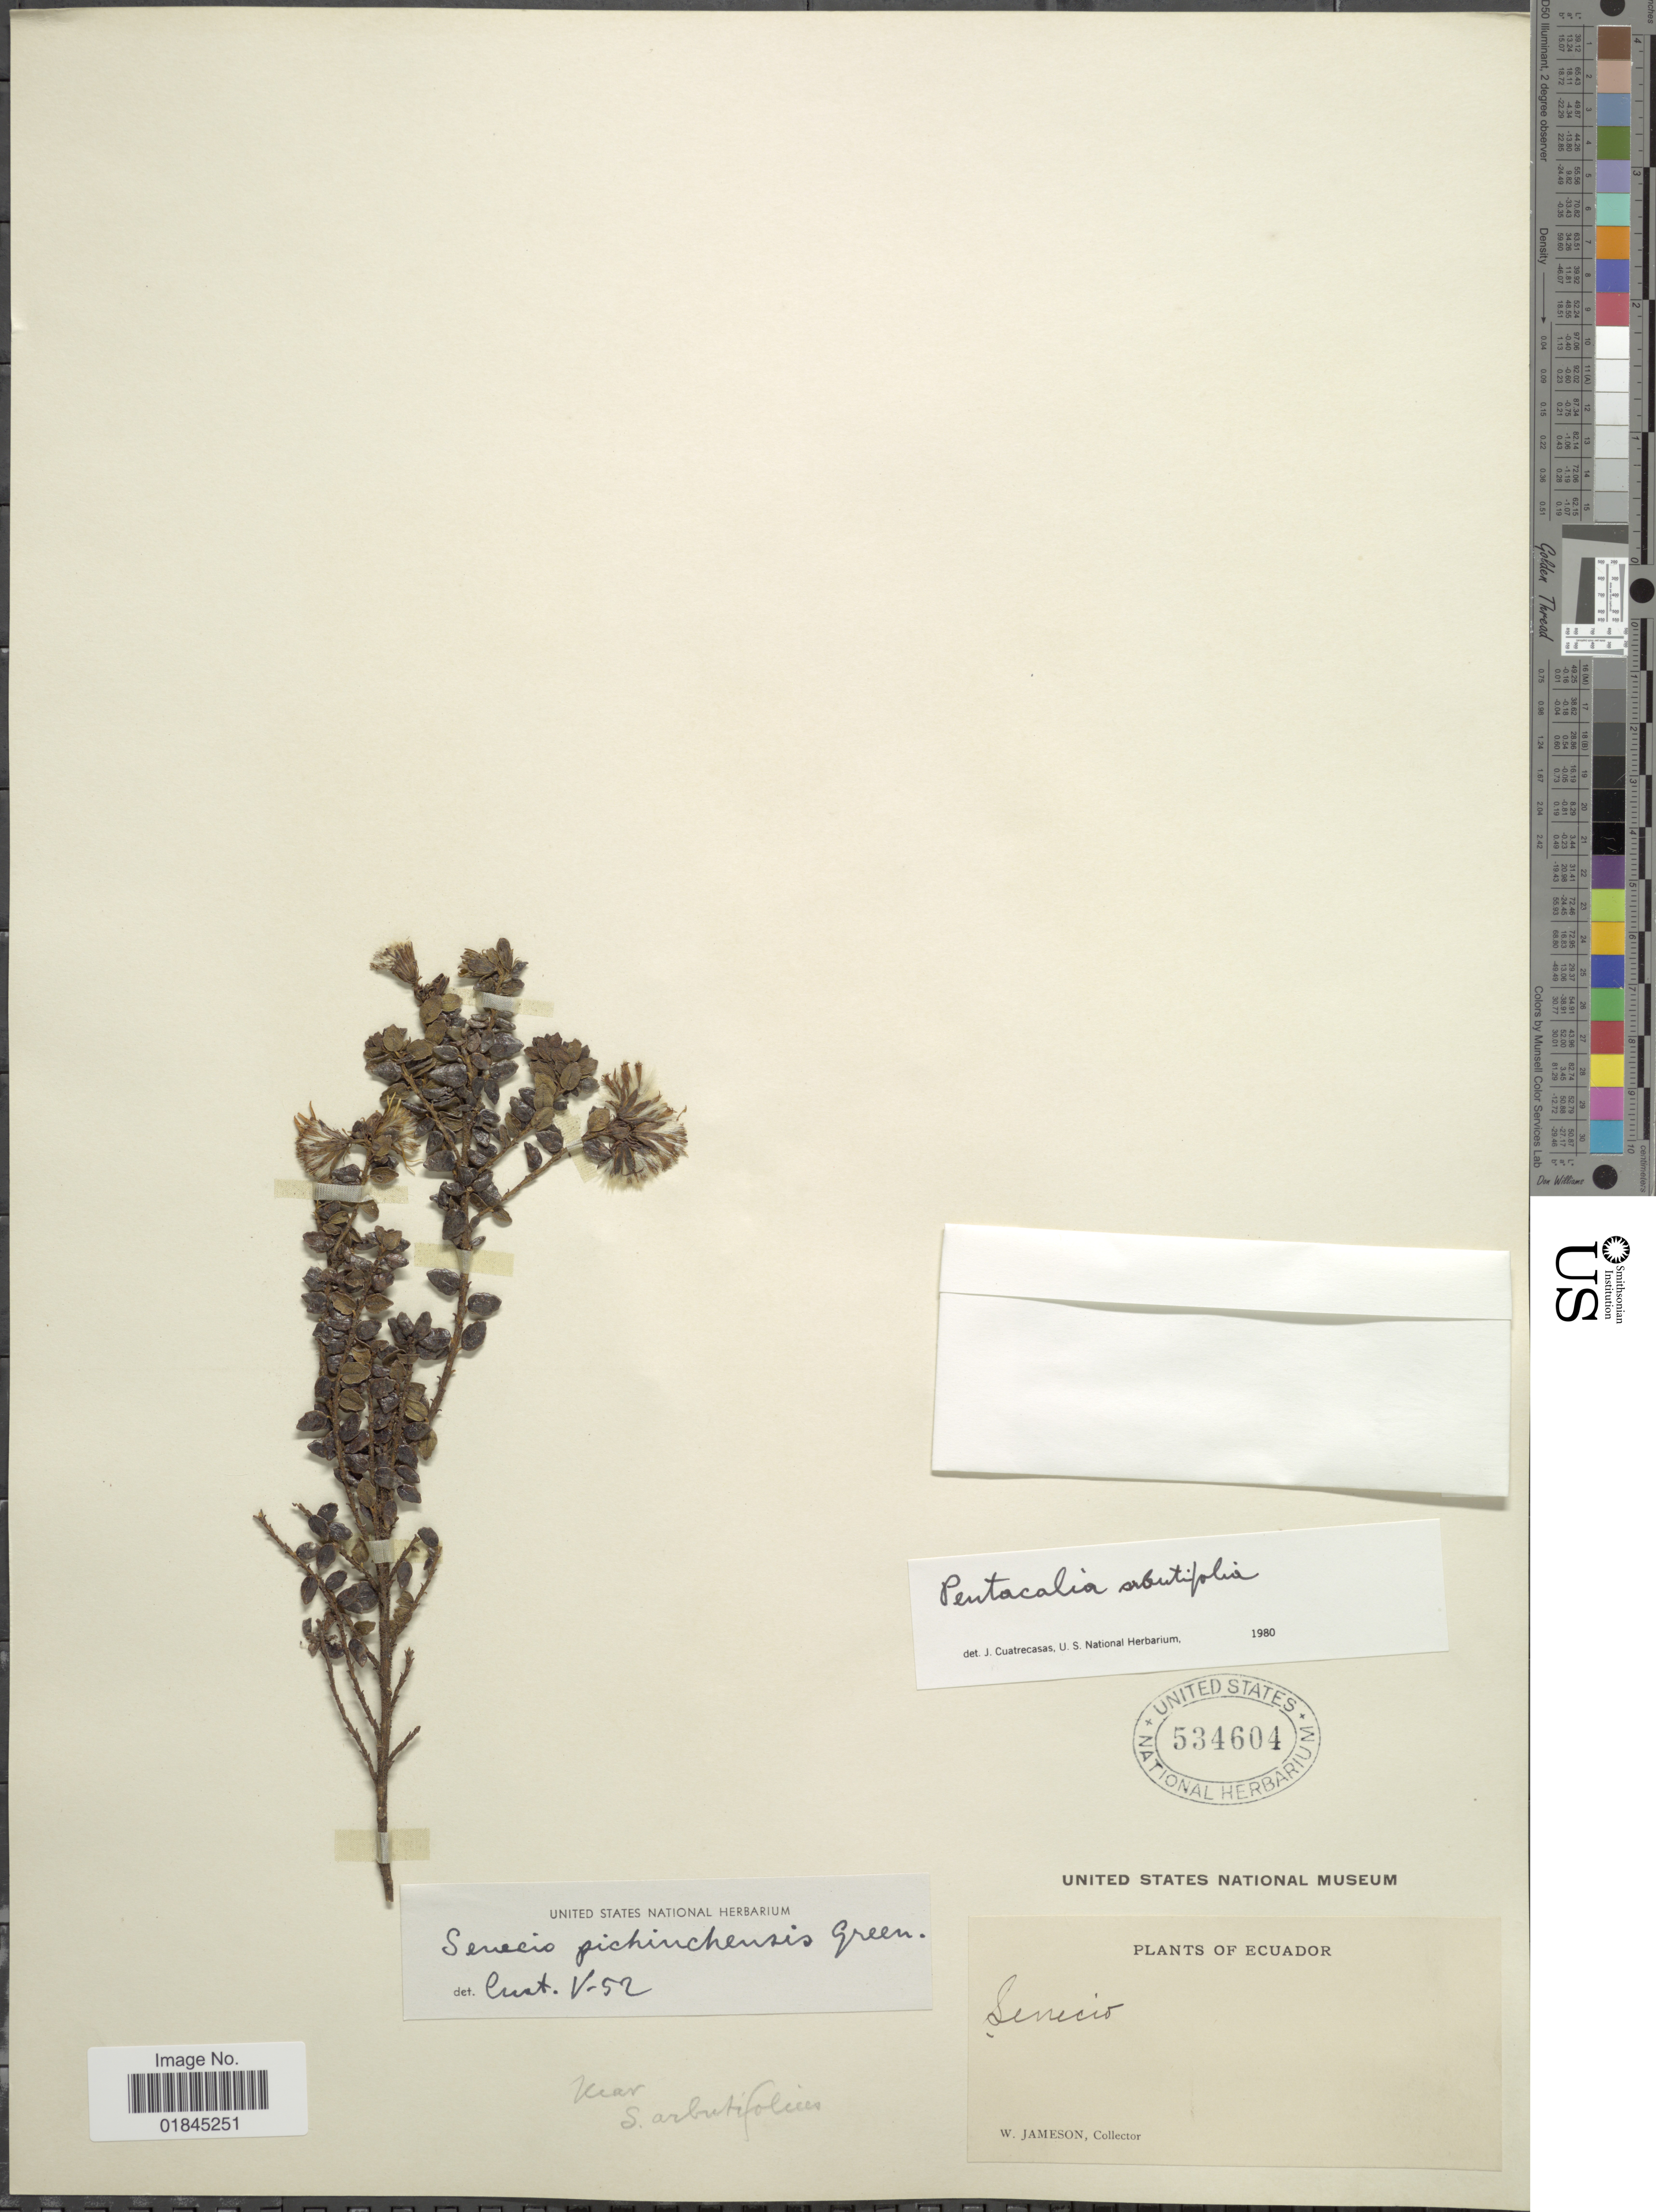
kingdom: Plantae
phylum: Tracheophyta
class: Magnoliopsida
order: Asterales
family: Asteraceae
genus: Pentacalia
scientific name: Pentacalia arbutifolia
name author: (Kunth) Cuatrec.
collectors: W. Jameson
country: Ecuador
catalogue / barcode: US 534604